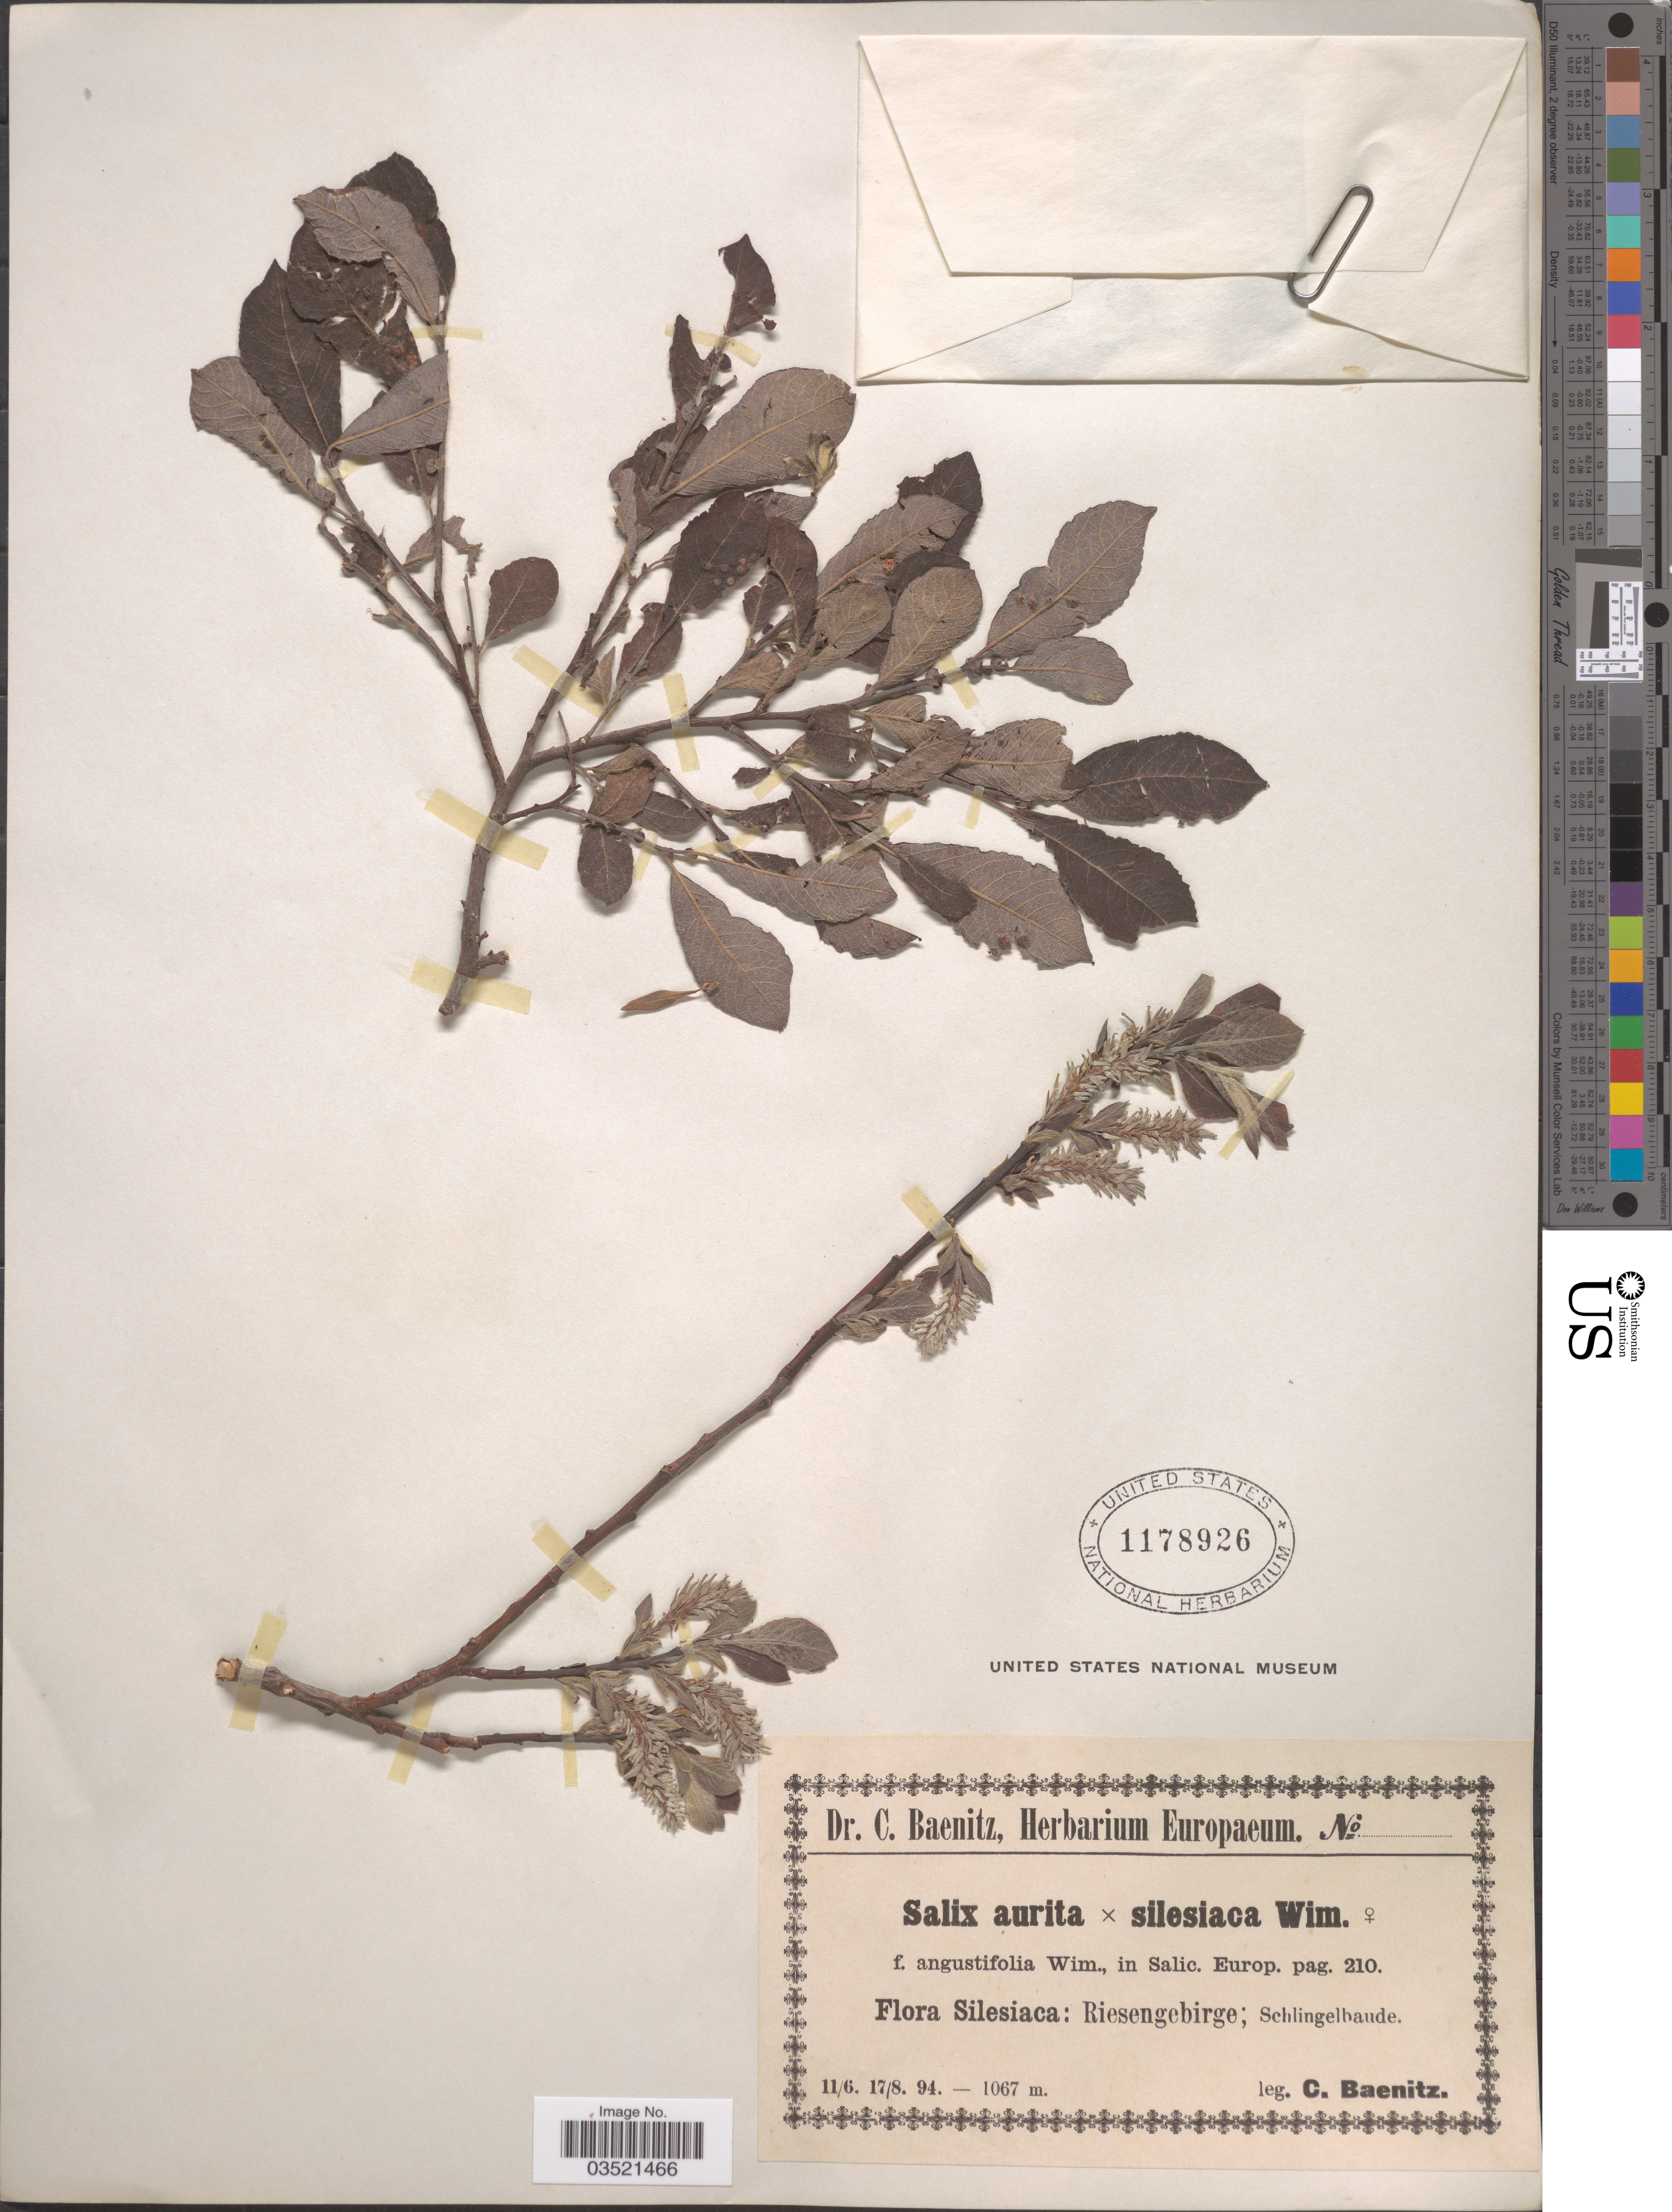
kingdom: Plantae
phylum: Tracheophyta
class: Magnoliopsida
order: Malpighiales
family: Salicaceae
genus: Salix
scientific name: Salix aurita x S. silesiaca f. angustifolia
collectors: C. G. Baenitz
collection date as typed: Transcribed d/m/y: 11/6/94 to 17/8/94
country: Poland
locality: Silesiaca: Riesengebirge; Schlingelbaude.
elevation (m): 1067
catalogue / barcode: US 1178926